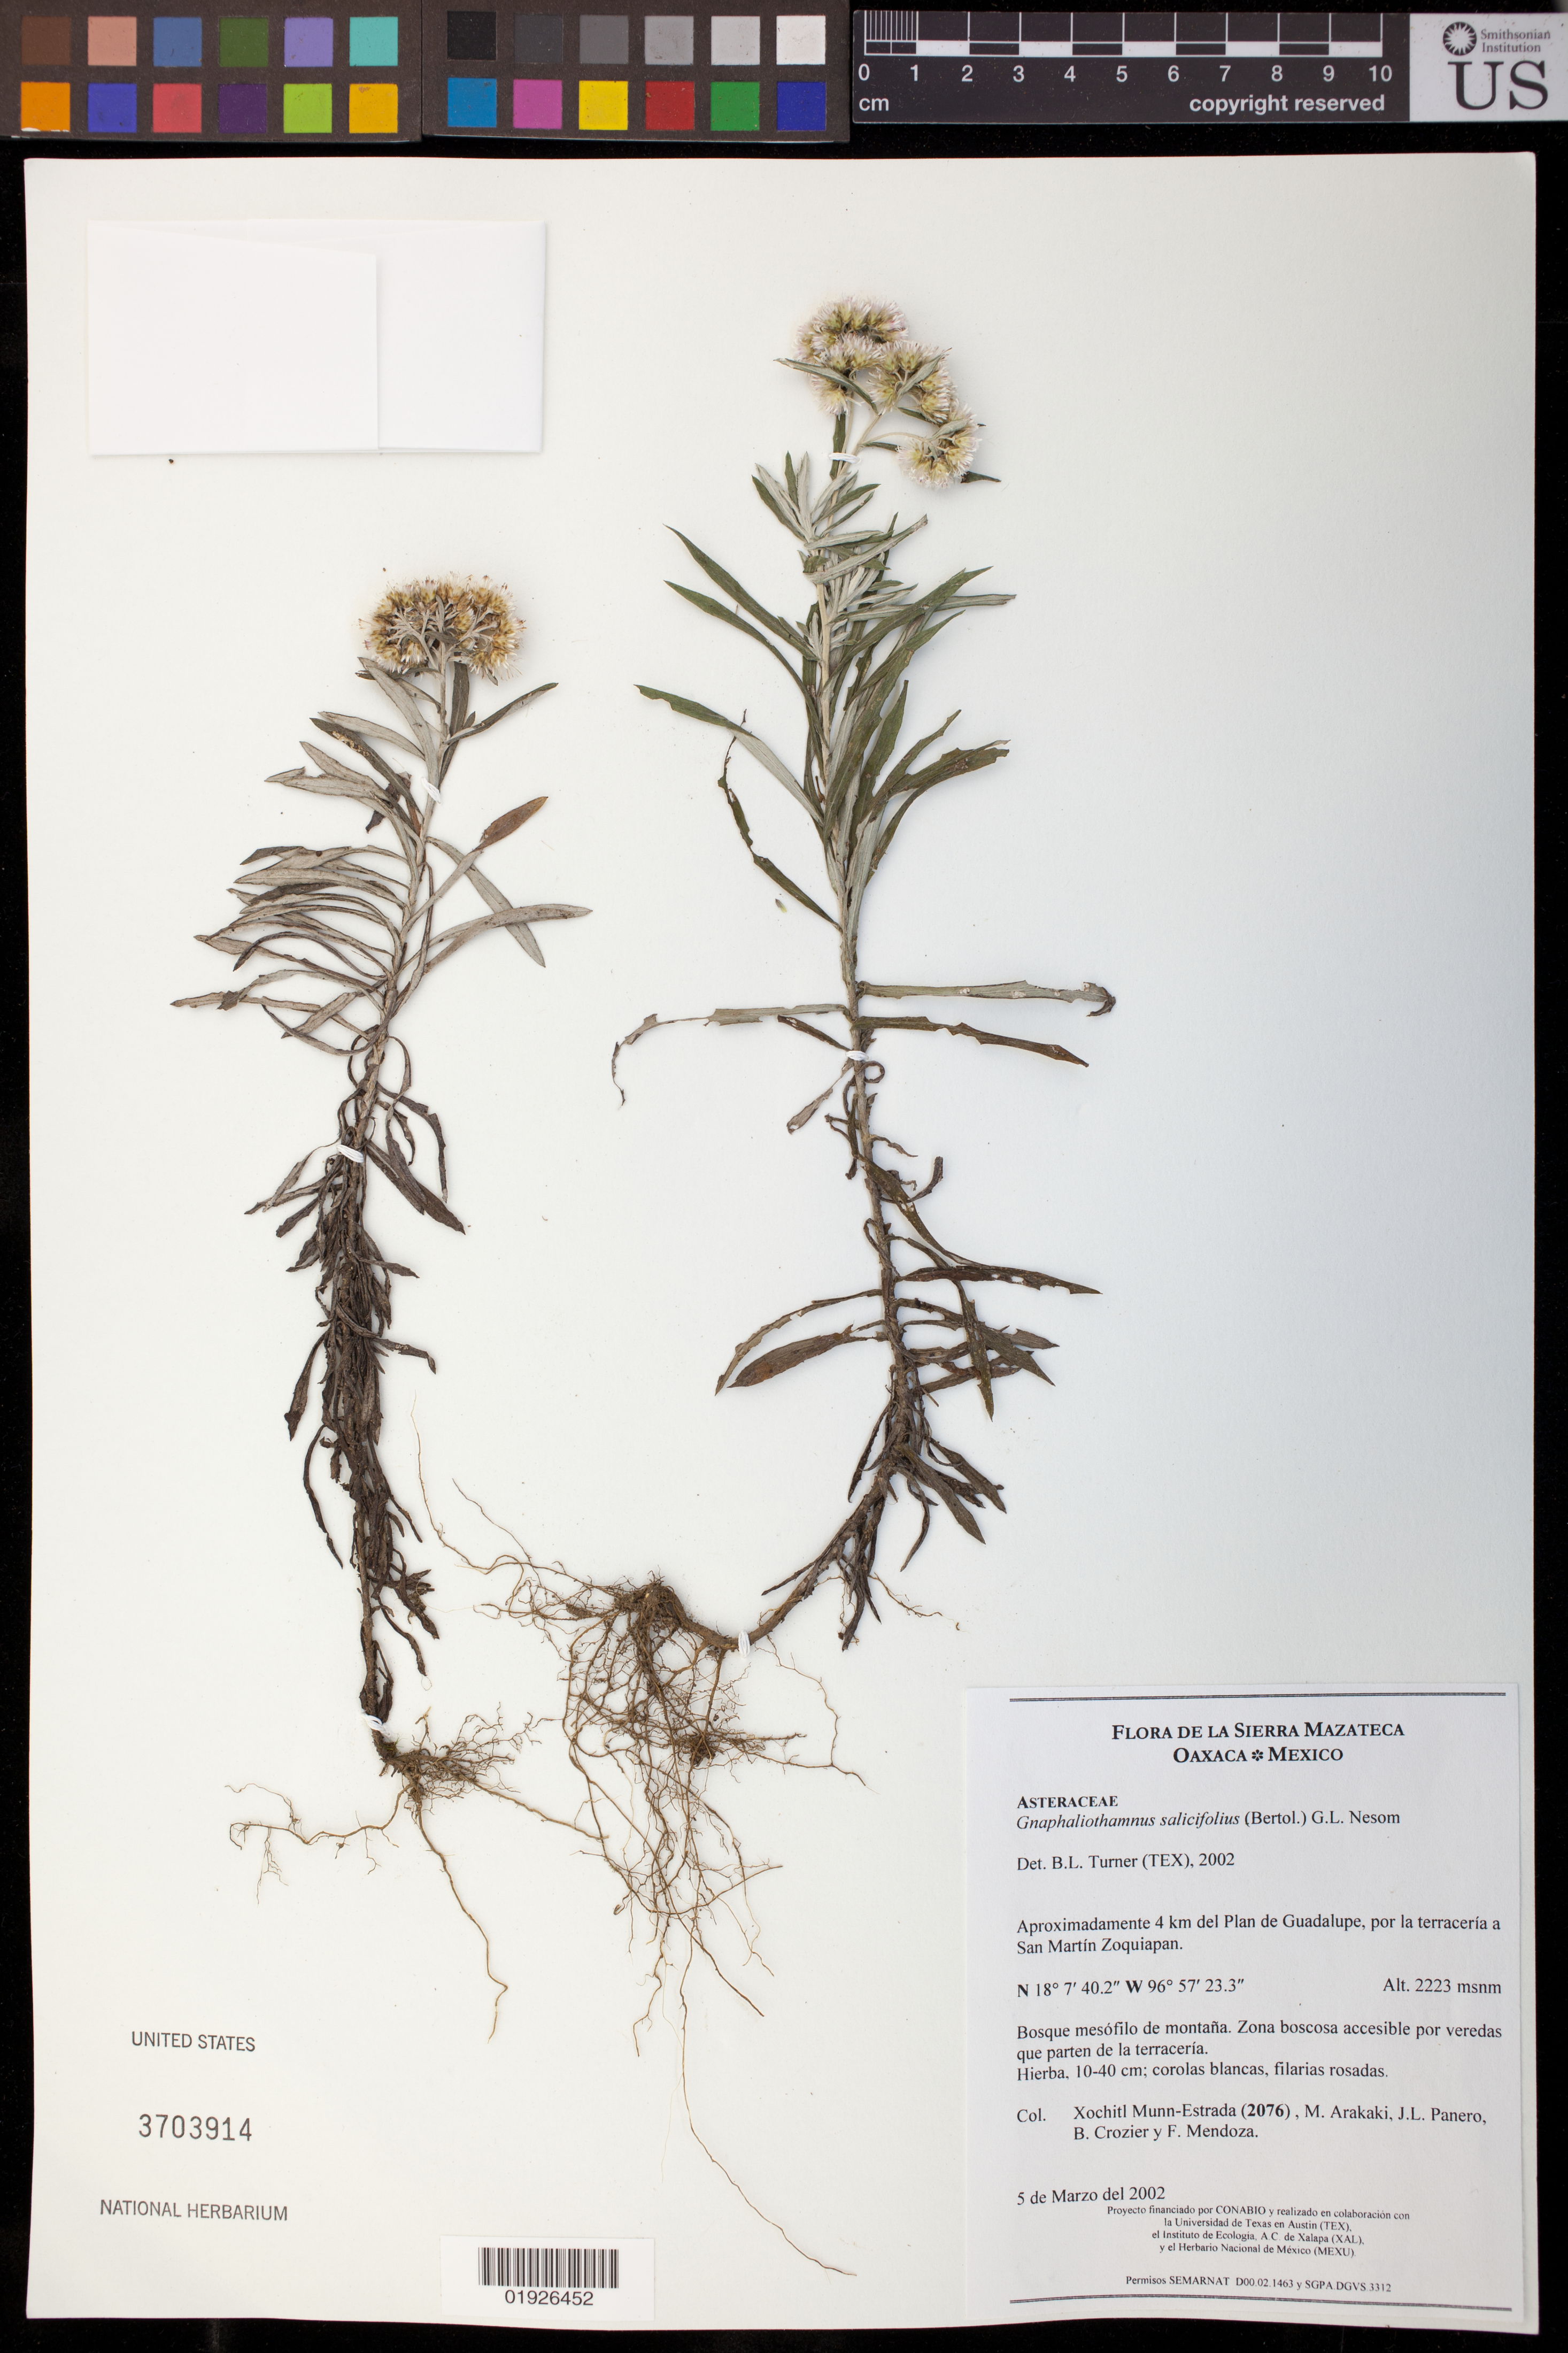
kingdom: Plantae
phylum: Tracheophyta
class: Magnoliopsida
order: Asterales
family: Asteraceae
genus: Gnaphaliothamnus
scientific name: Gnaphaliothamnus salicifolius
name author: (Bertol.) G.L. Nesom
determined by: Turner, B. L.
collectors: X. Munn-Estrada, M. Arakaki, J. L. Panero, B. Crozier & F. Mendoza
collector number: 2076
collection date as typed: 5 de Marzo del 2002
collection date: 2002-03-05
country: Mexico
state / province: Oaxaca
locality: Aproximadamente 4 km de Plan de Guadalupe, por la terraceria a San Martin Zoquiapan.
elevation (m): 2223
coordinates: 18 07 40.2 N, 96 57 23.3 W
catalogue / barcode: US 3703914